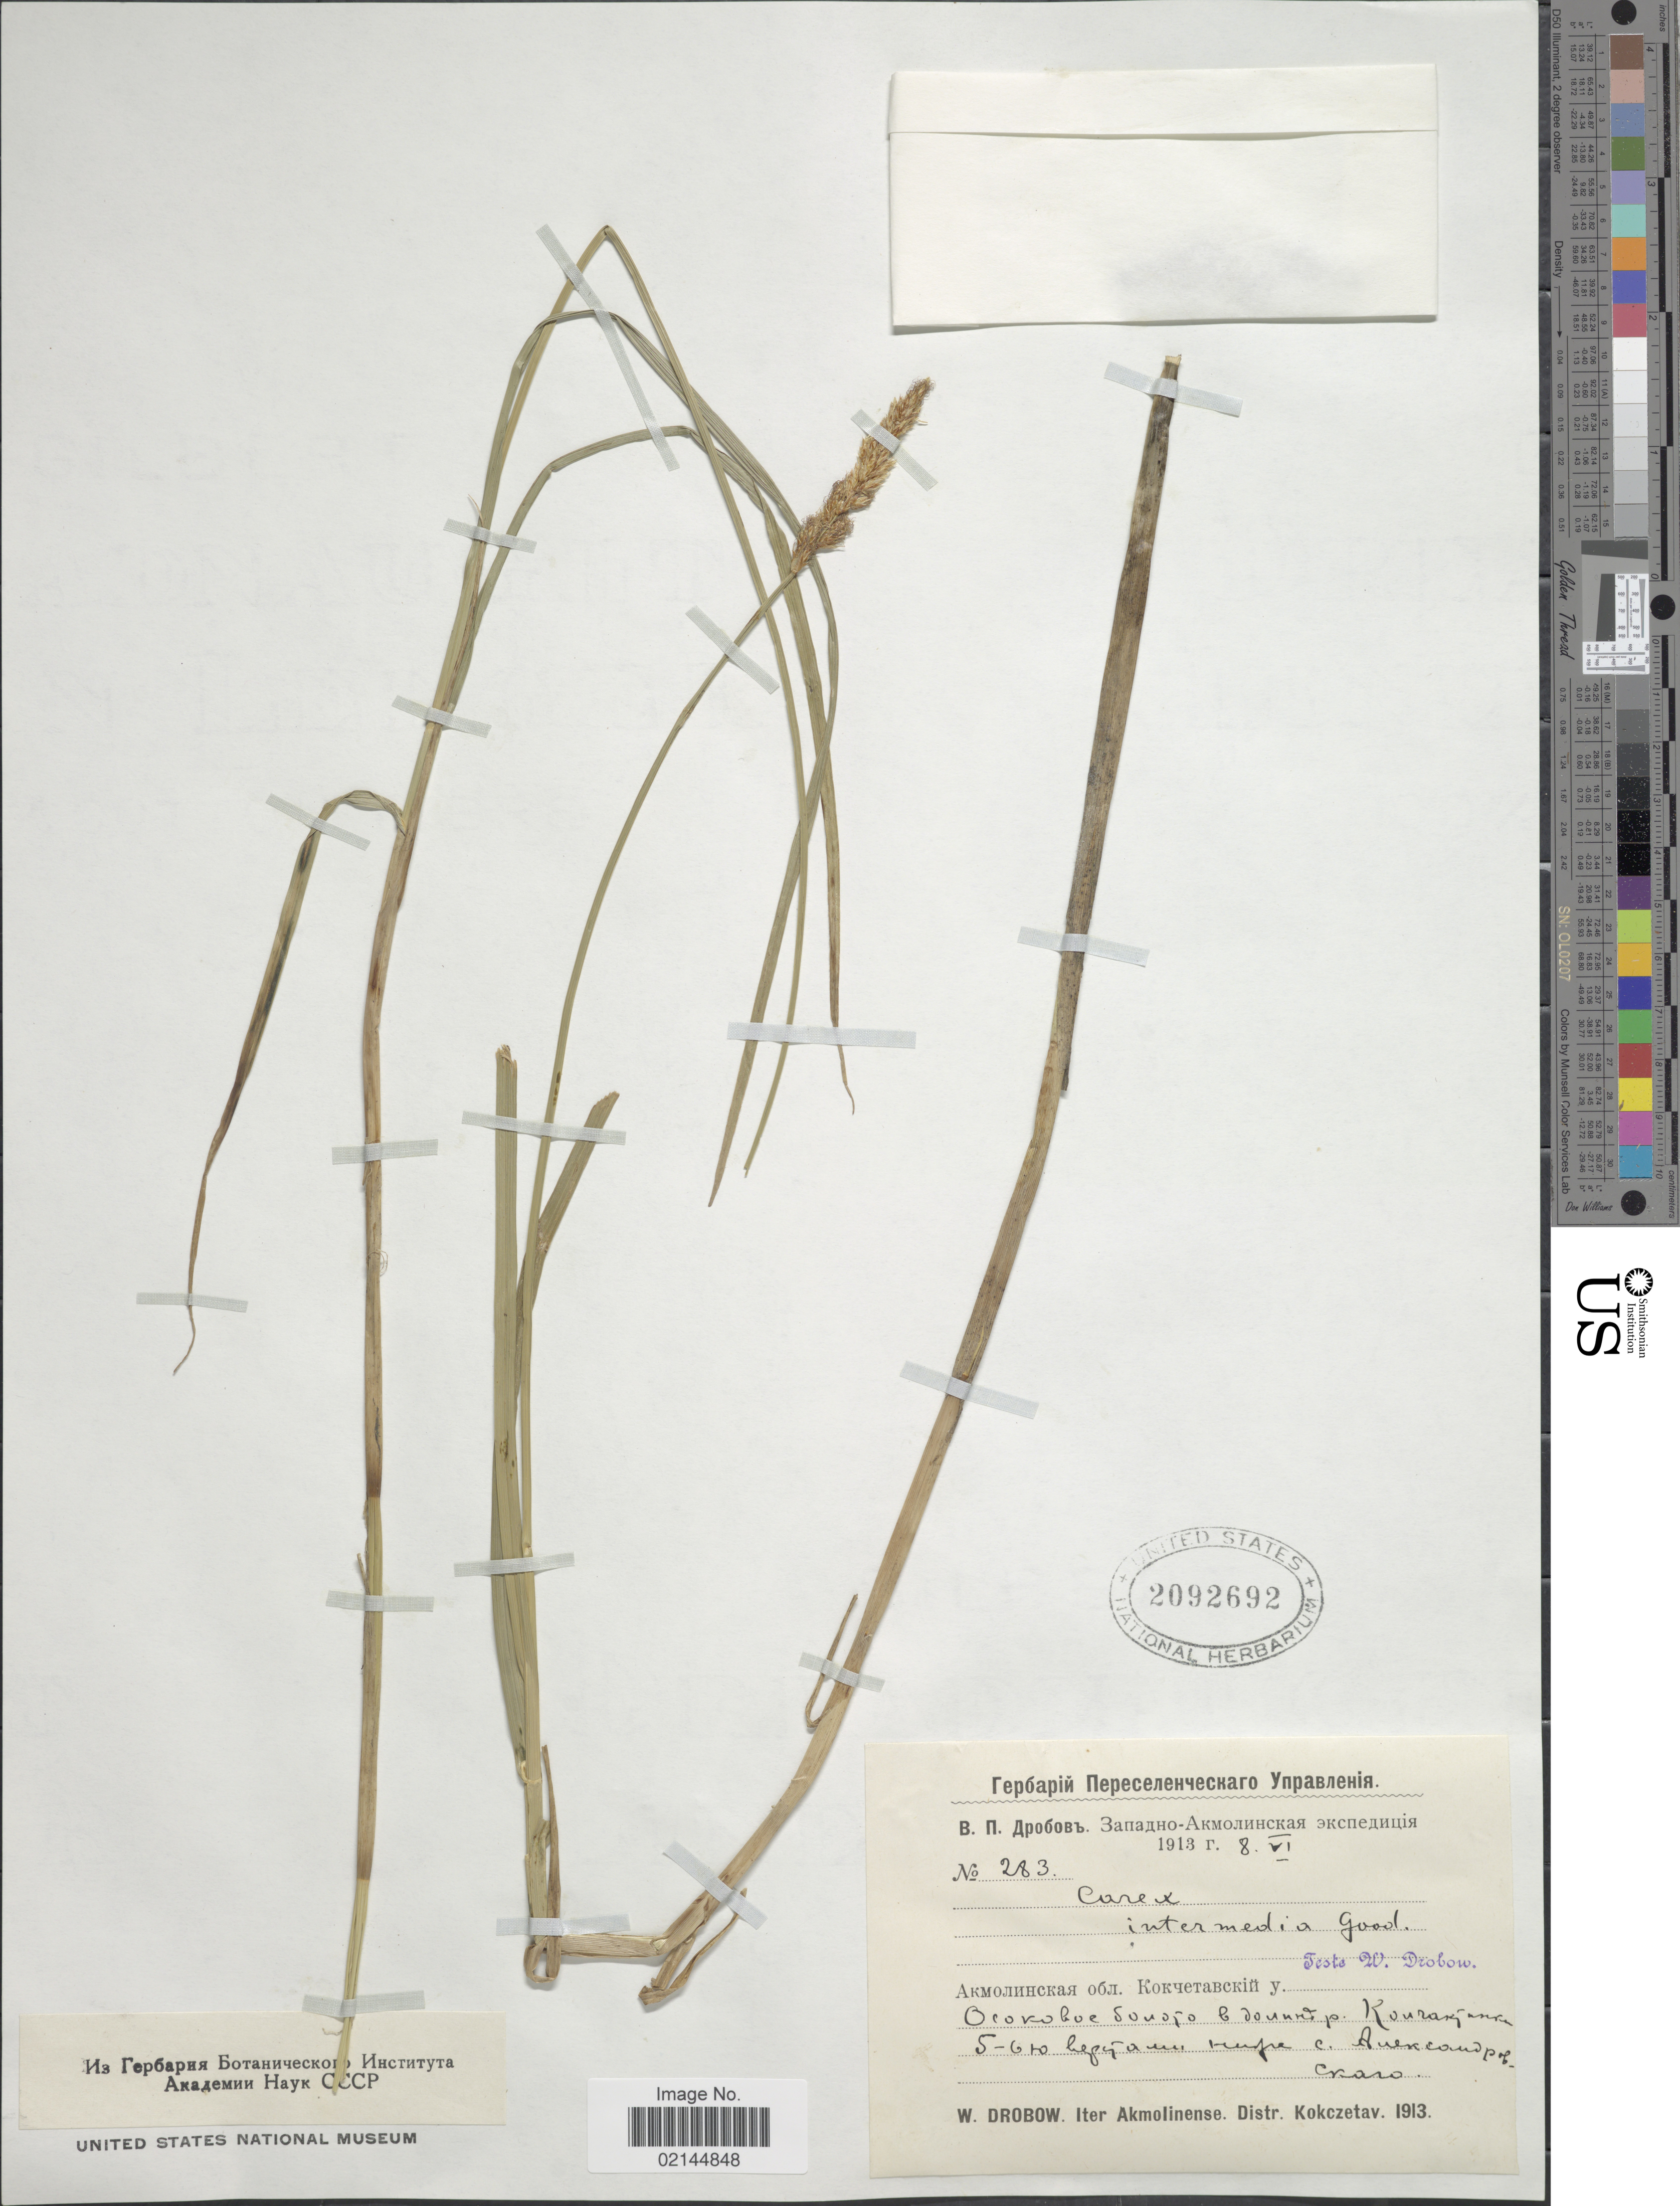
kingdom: Plantae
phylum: Tracheophyta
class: Liliopsida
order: Poales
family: Cyperaceae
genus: Carex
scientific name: Carex disticha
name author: Huds.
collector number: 283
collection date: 1913-06-08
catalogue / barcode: US 2092692